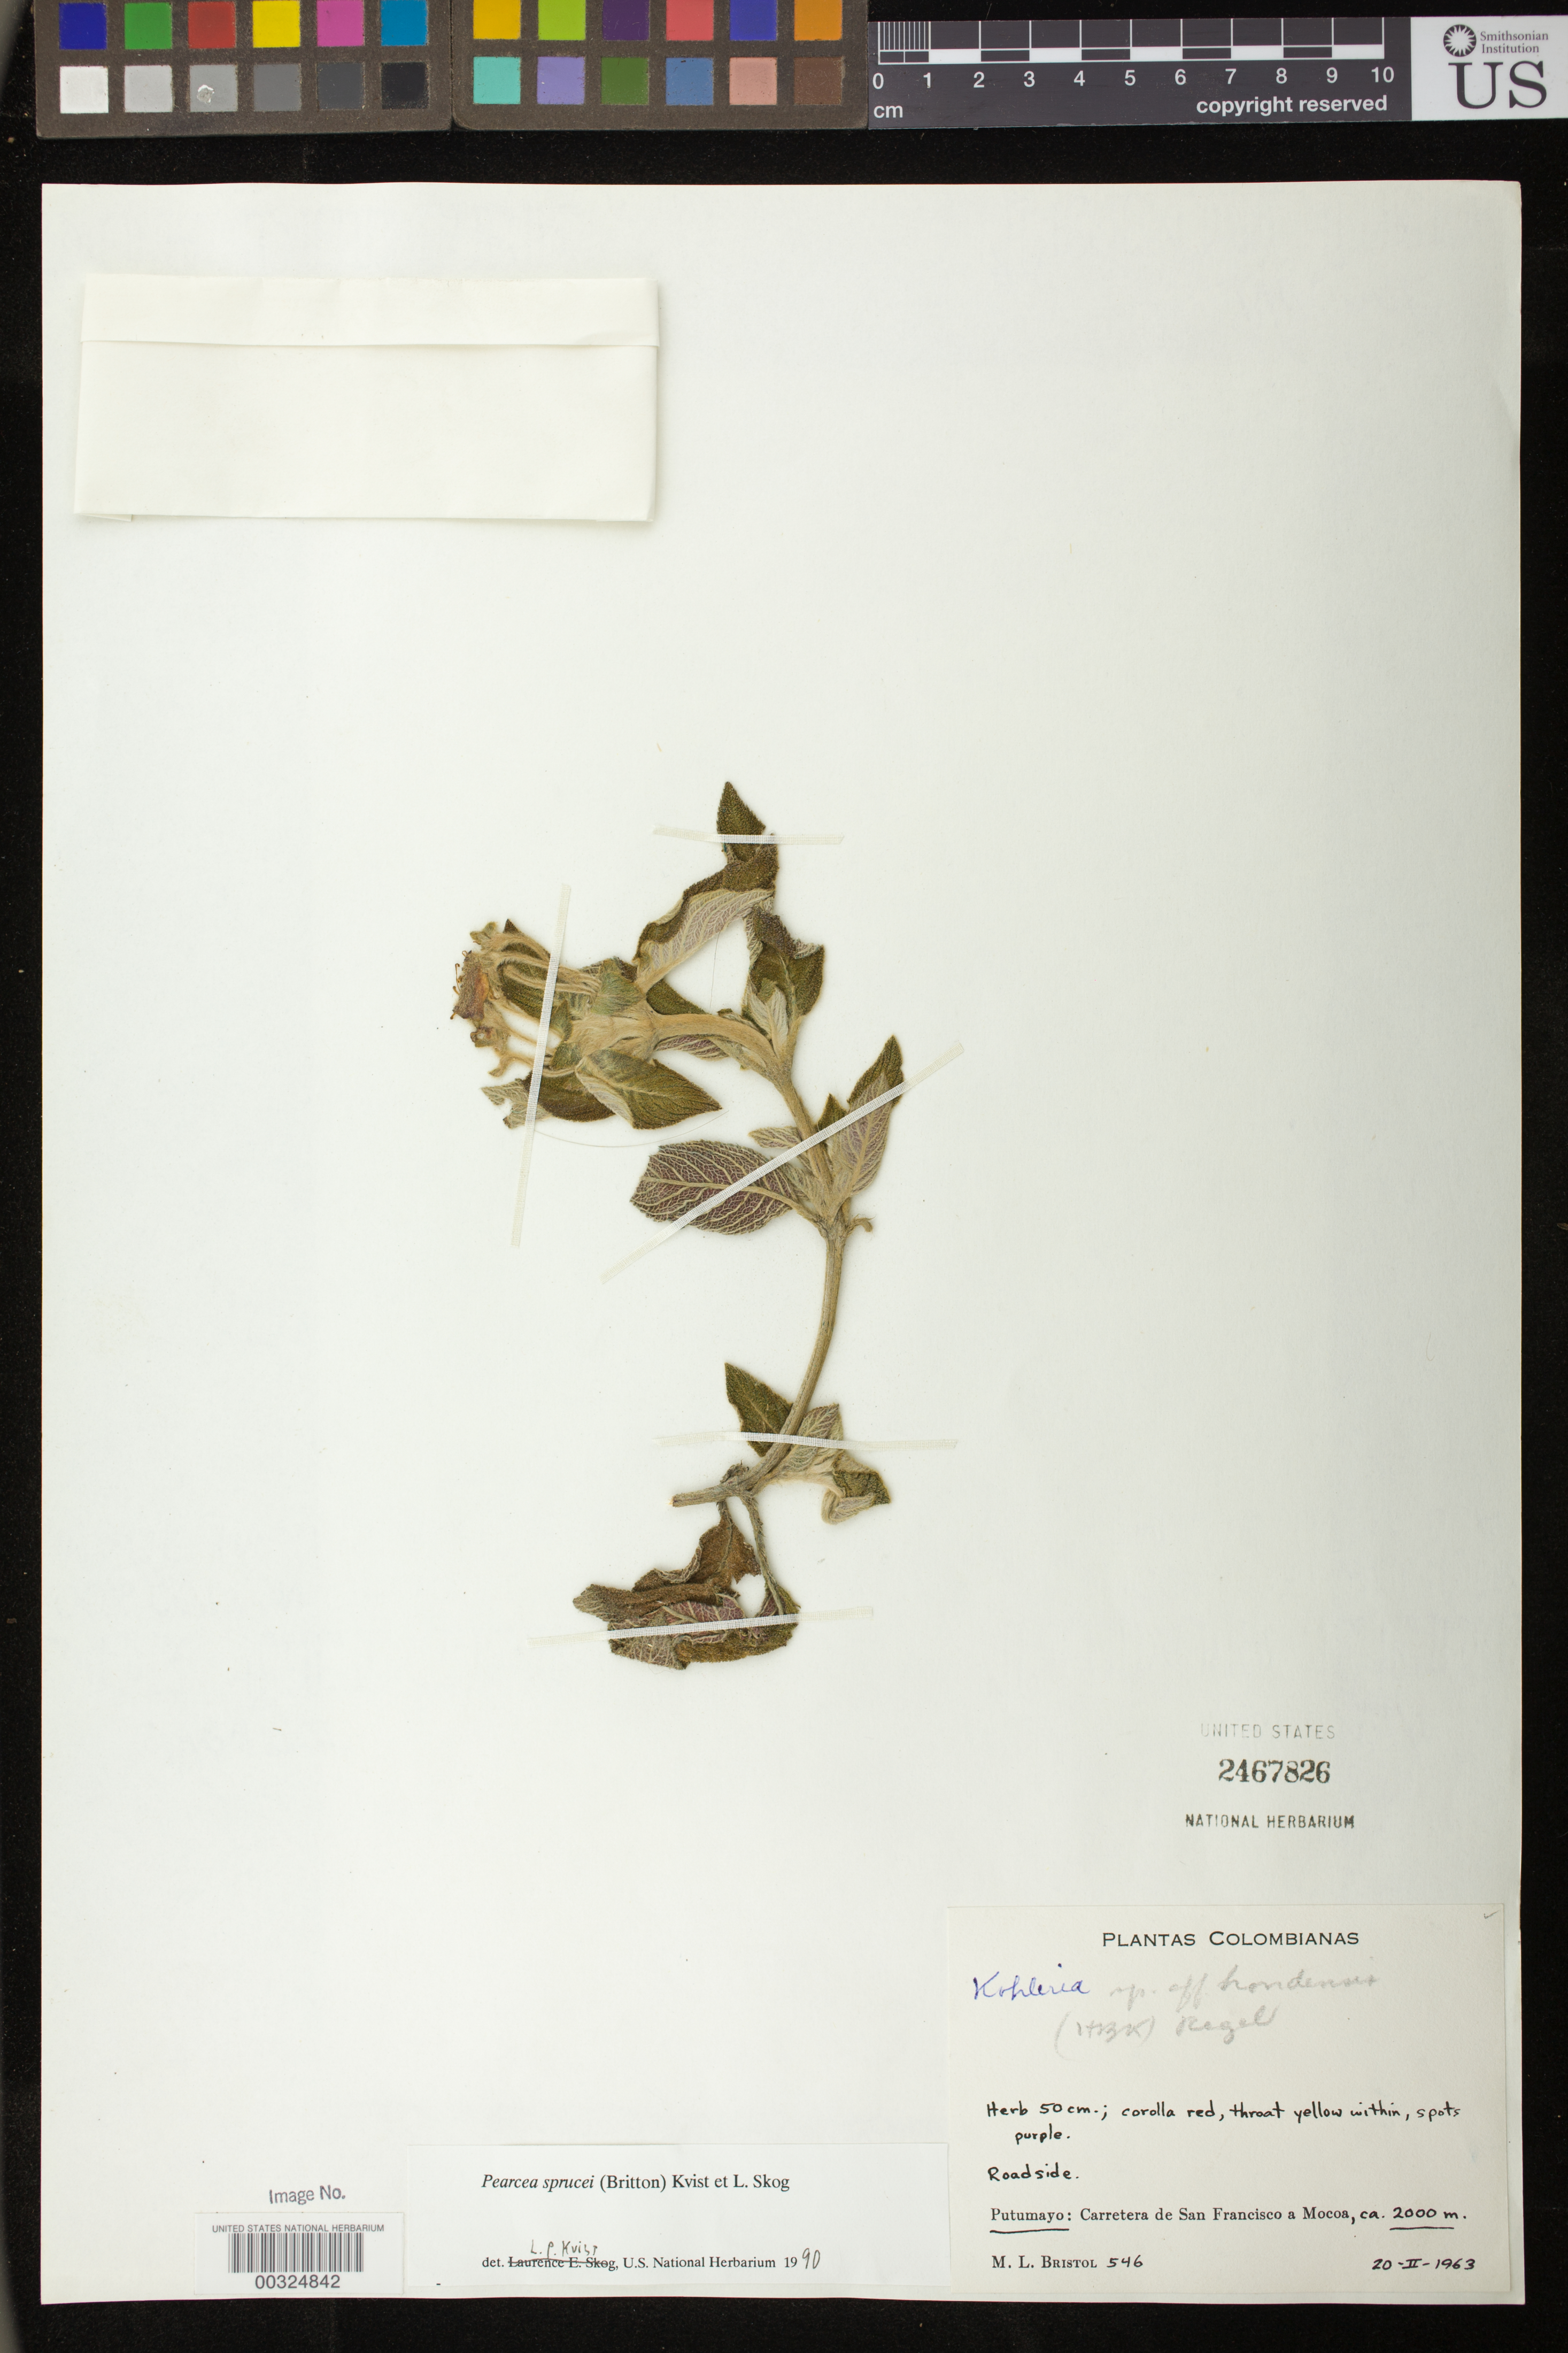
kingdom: Plantae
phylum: Tracheophyta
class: Magnoliopsida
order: Lamiales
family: Gesneriaceae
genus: Pearcea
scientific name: Pearcea sprucei var. sprucei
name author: (Britton ex Rusby) L.P. Kvist & L.E. Skog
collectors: M. L. Bristol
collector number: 546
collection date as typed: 20 Feb 1963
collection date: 1963-02-20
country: Colombia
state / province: Putumayo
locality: Carretera de San Francisco a Mocoa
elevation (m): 2000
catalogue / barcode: US 2467826